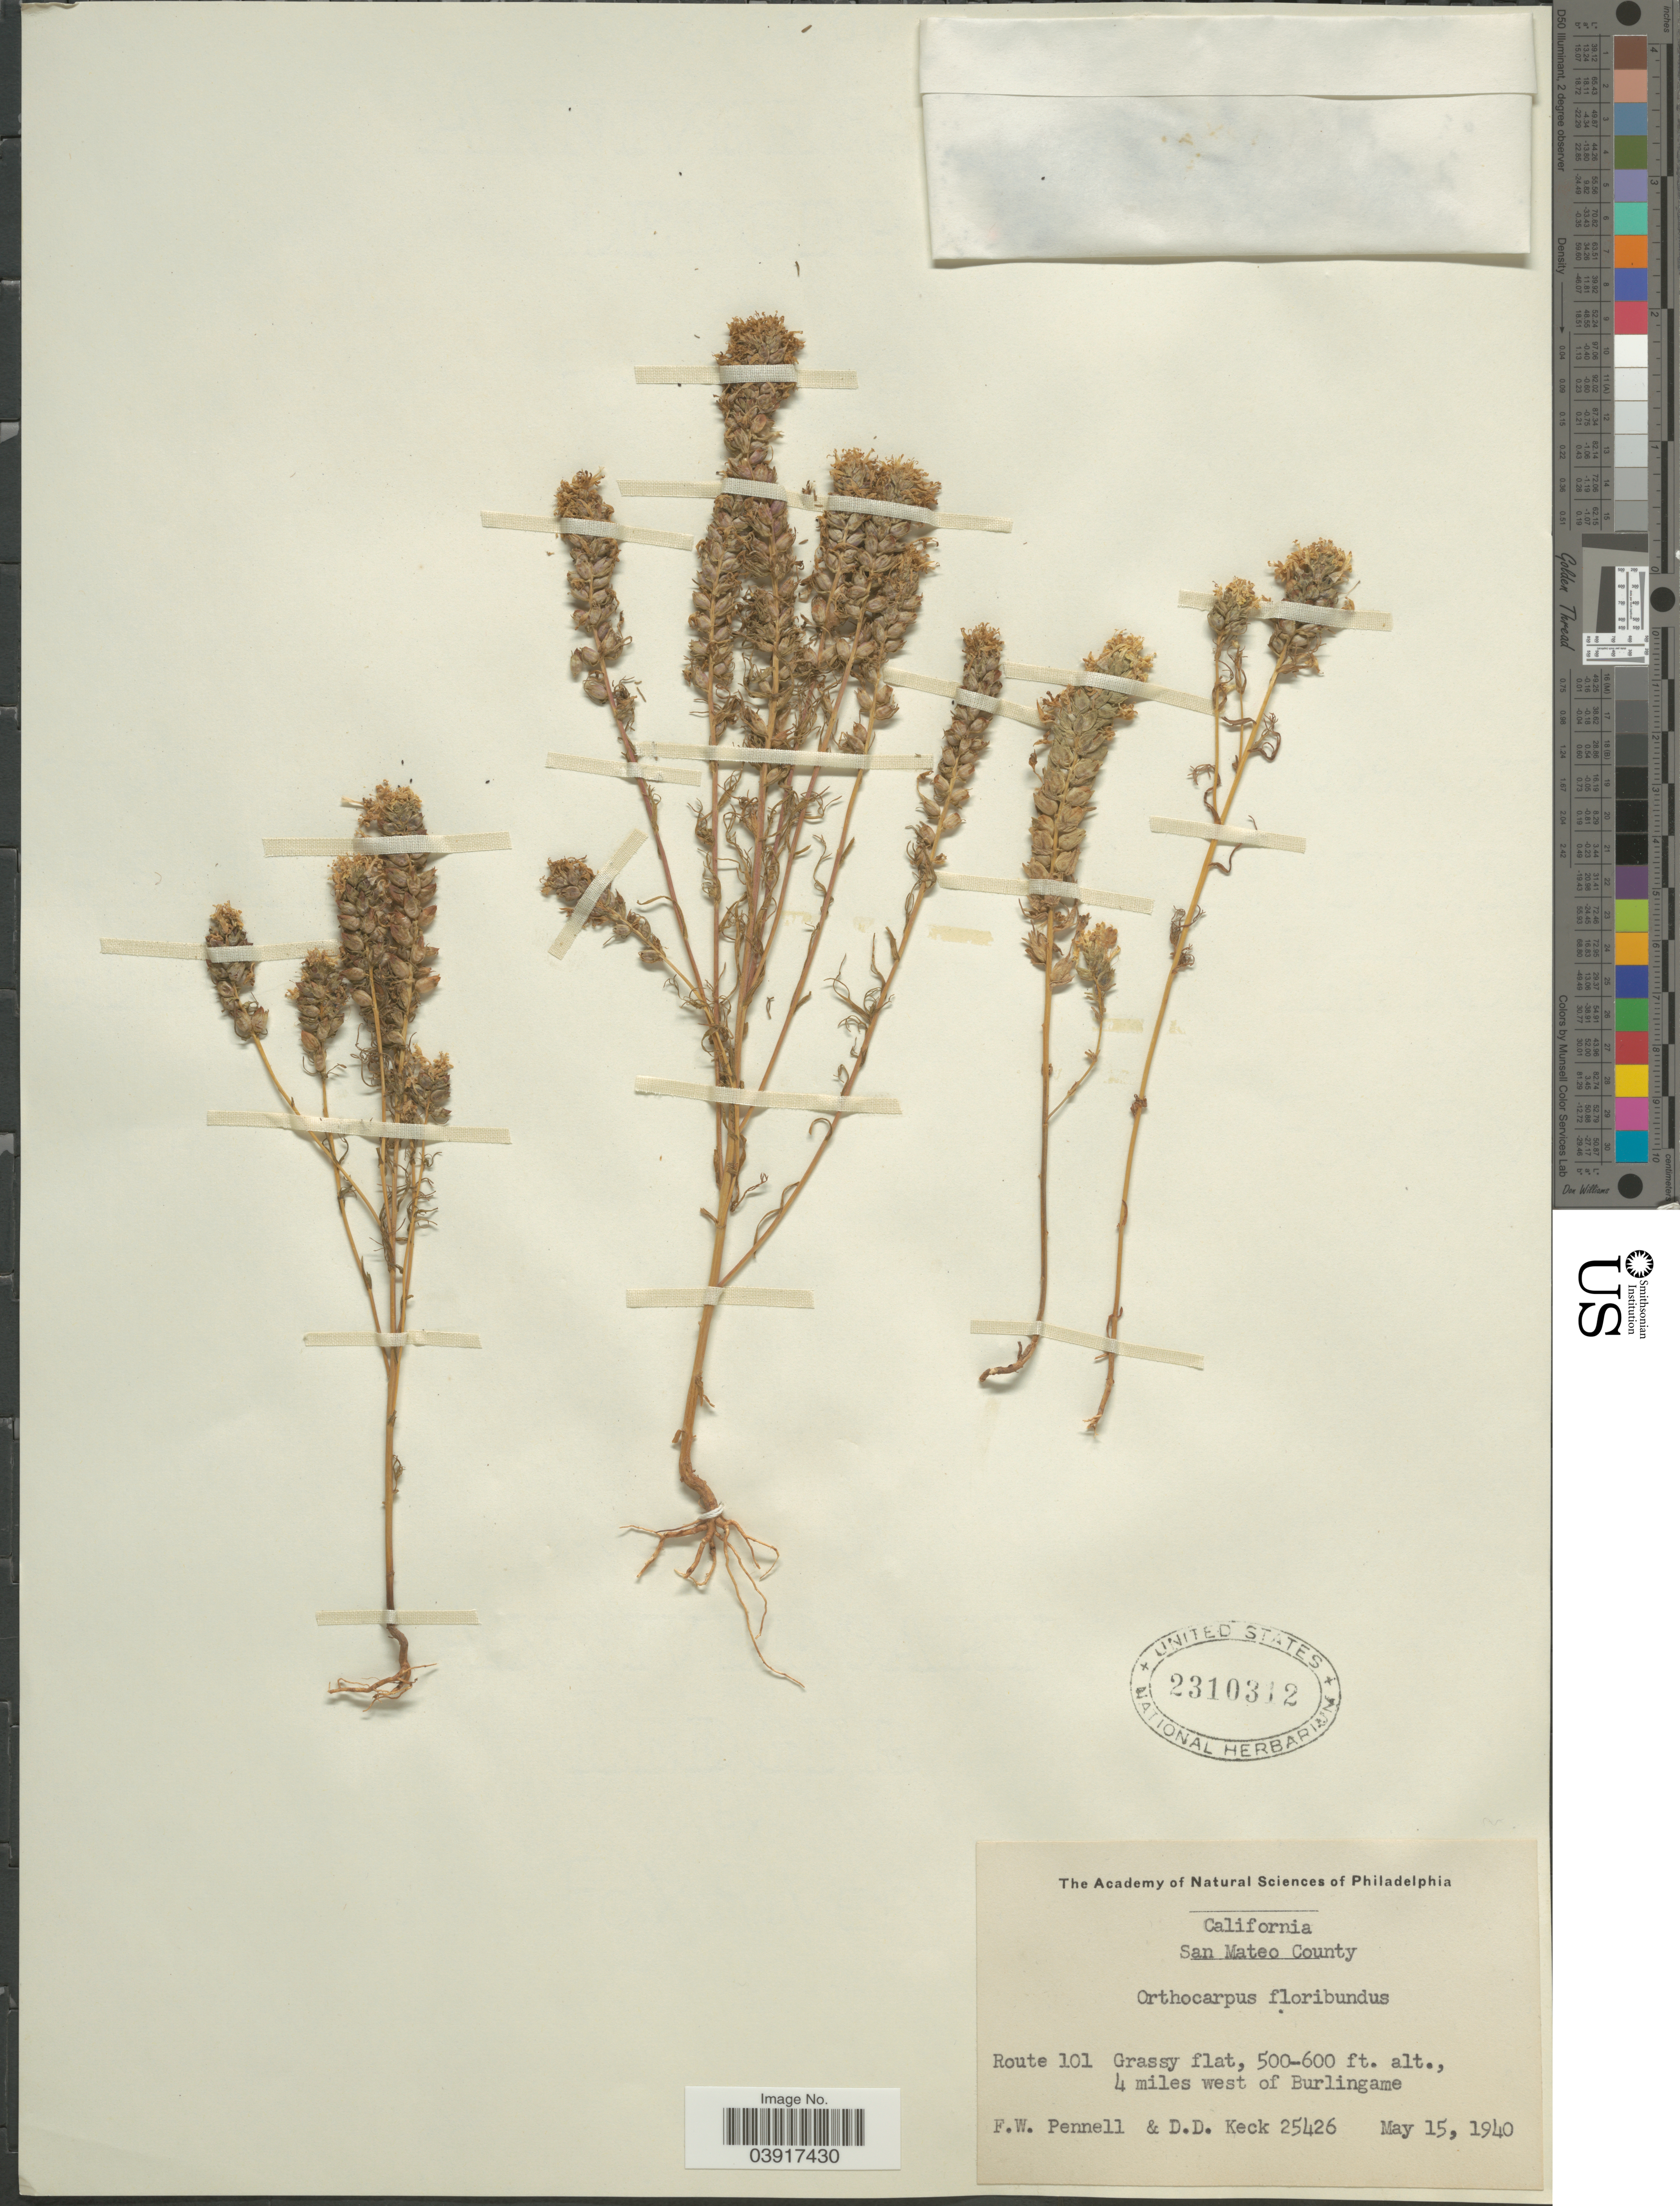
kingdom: Plantae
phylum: Tracheophyta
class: Magnoliopsida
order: Lamiales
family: Orobanchaceae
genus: Orthocarpus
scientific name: Orthocarpus floribundus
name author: Benth.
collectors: F. W. Pennell & D. D. Keck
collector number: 25426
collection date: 1940-05-15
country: United States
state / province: California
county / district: San Mateo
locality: San Mateo County. Route 101. Grassy flat, 4 miles west of Burlingame.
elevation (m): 152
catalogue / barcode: US 2310312